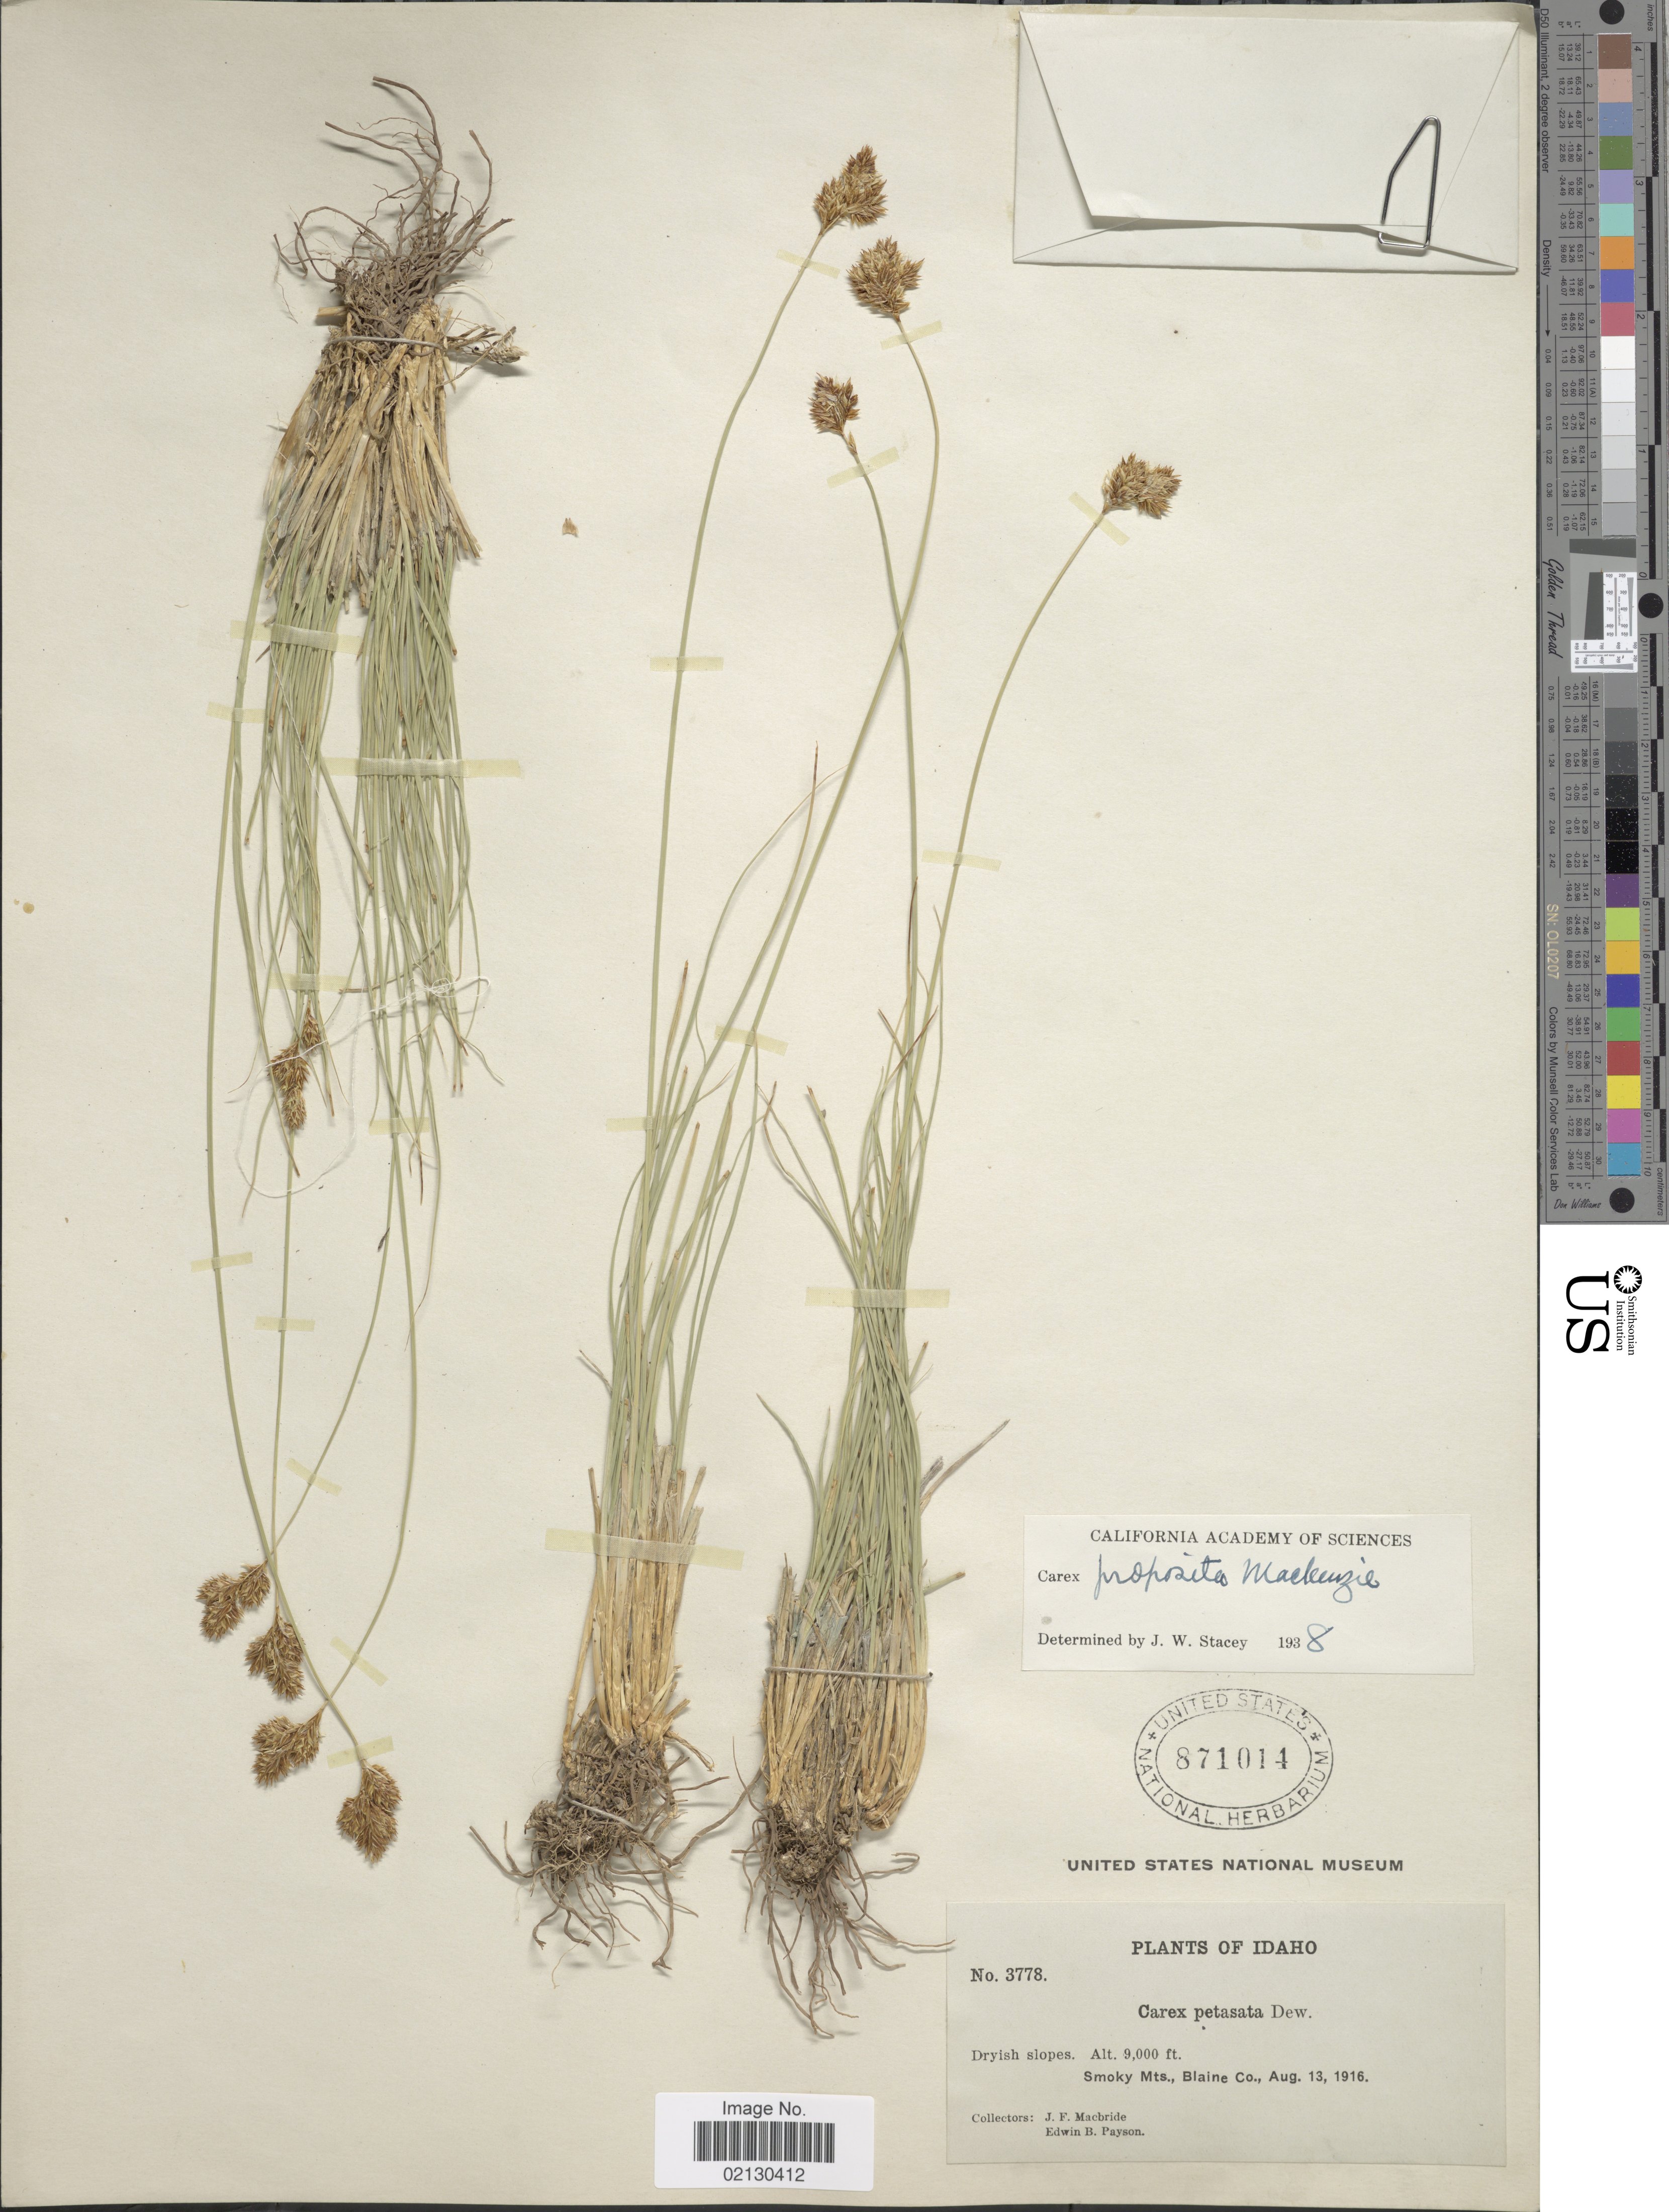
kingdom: Plantae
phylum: Tracheophyta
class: Liliopsida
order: Poales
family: Cyperaceae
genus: Carex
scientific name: Carex proposita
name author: Mack.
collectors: J. F. Macbride & E. B. Payson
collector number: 3778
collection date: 1916-08-13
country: United States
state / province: Idaho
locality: Smoky Mts., Blaine Co.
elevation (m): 2743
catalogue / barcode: US 871014